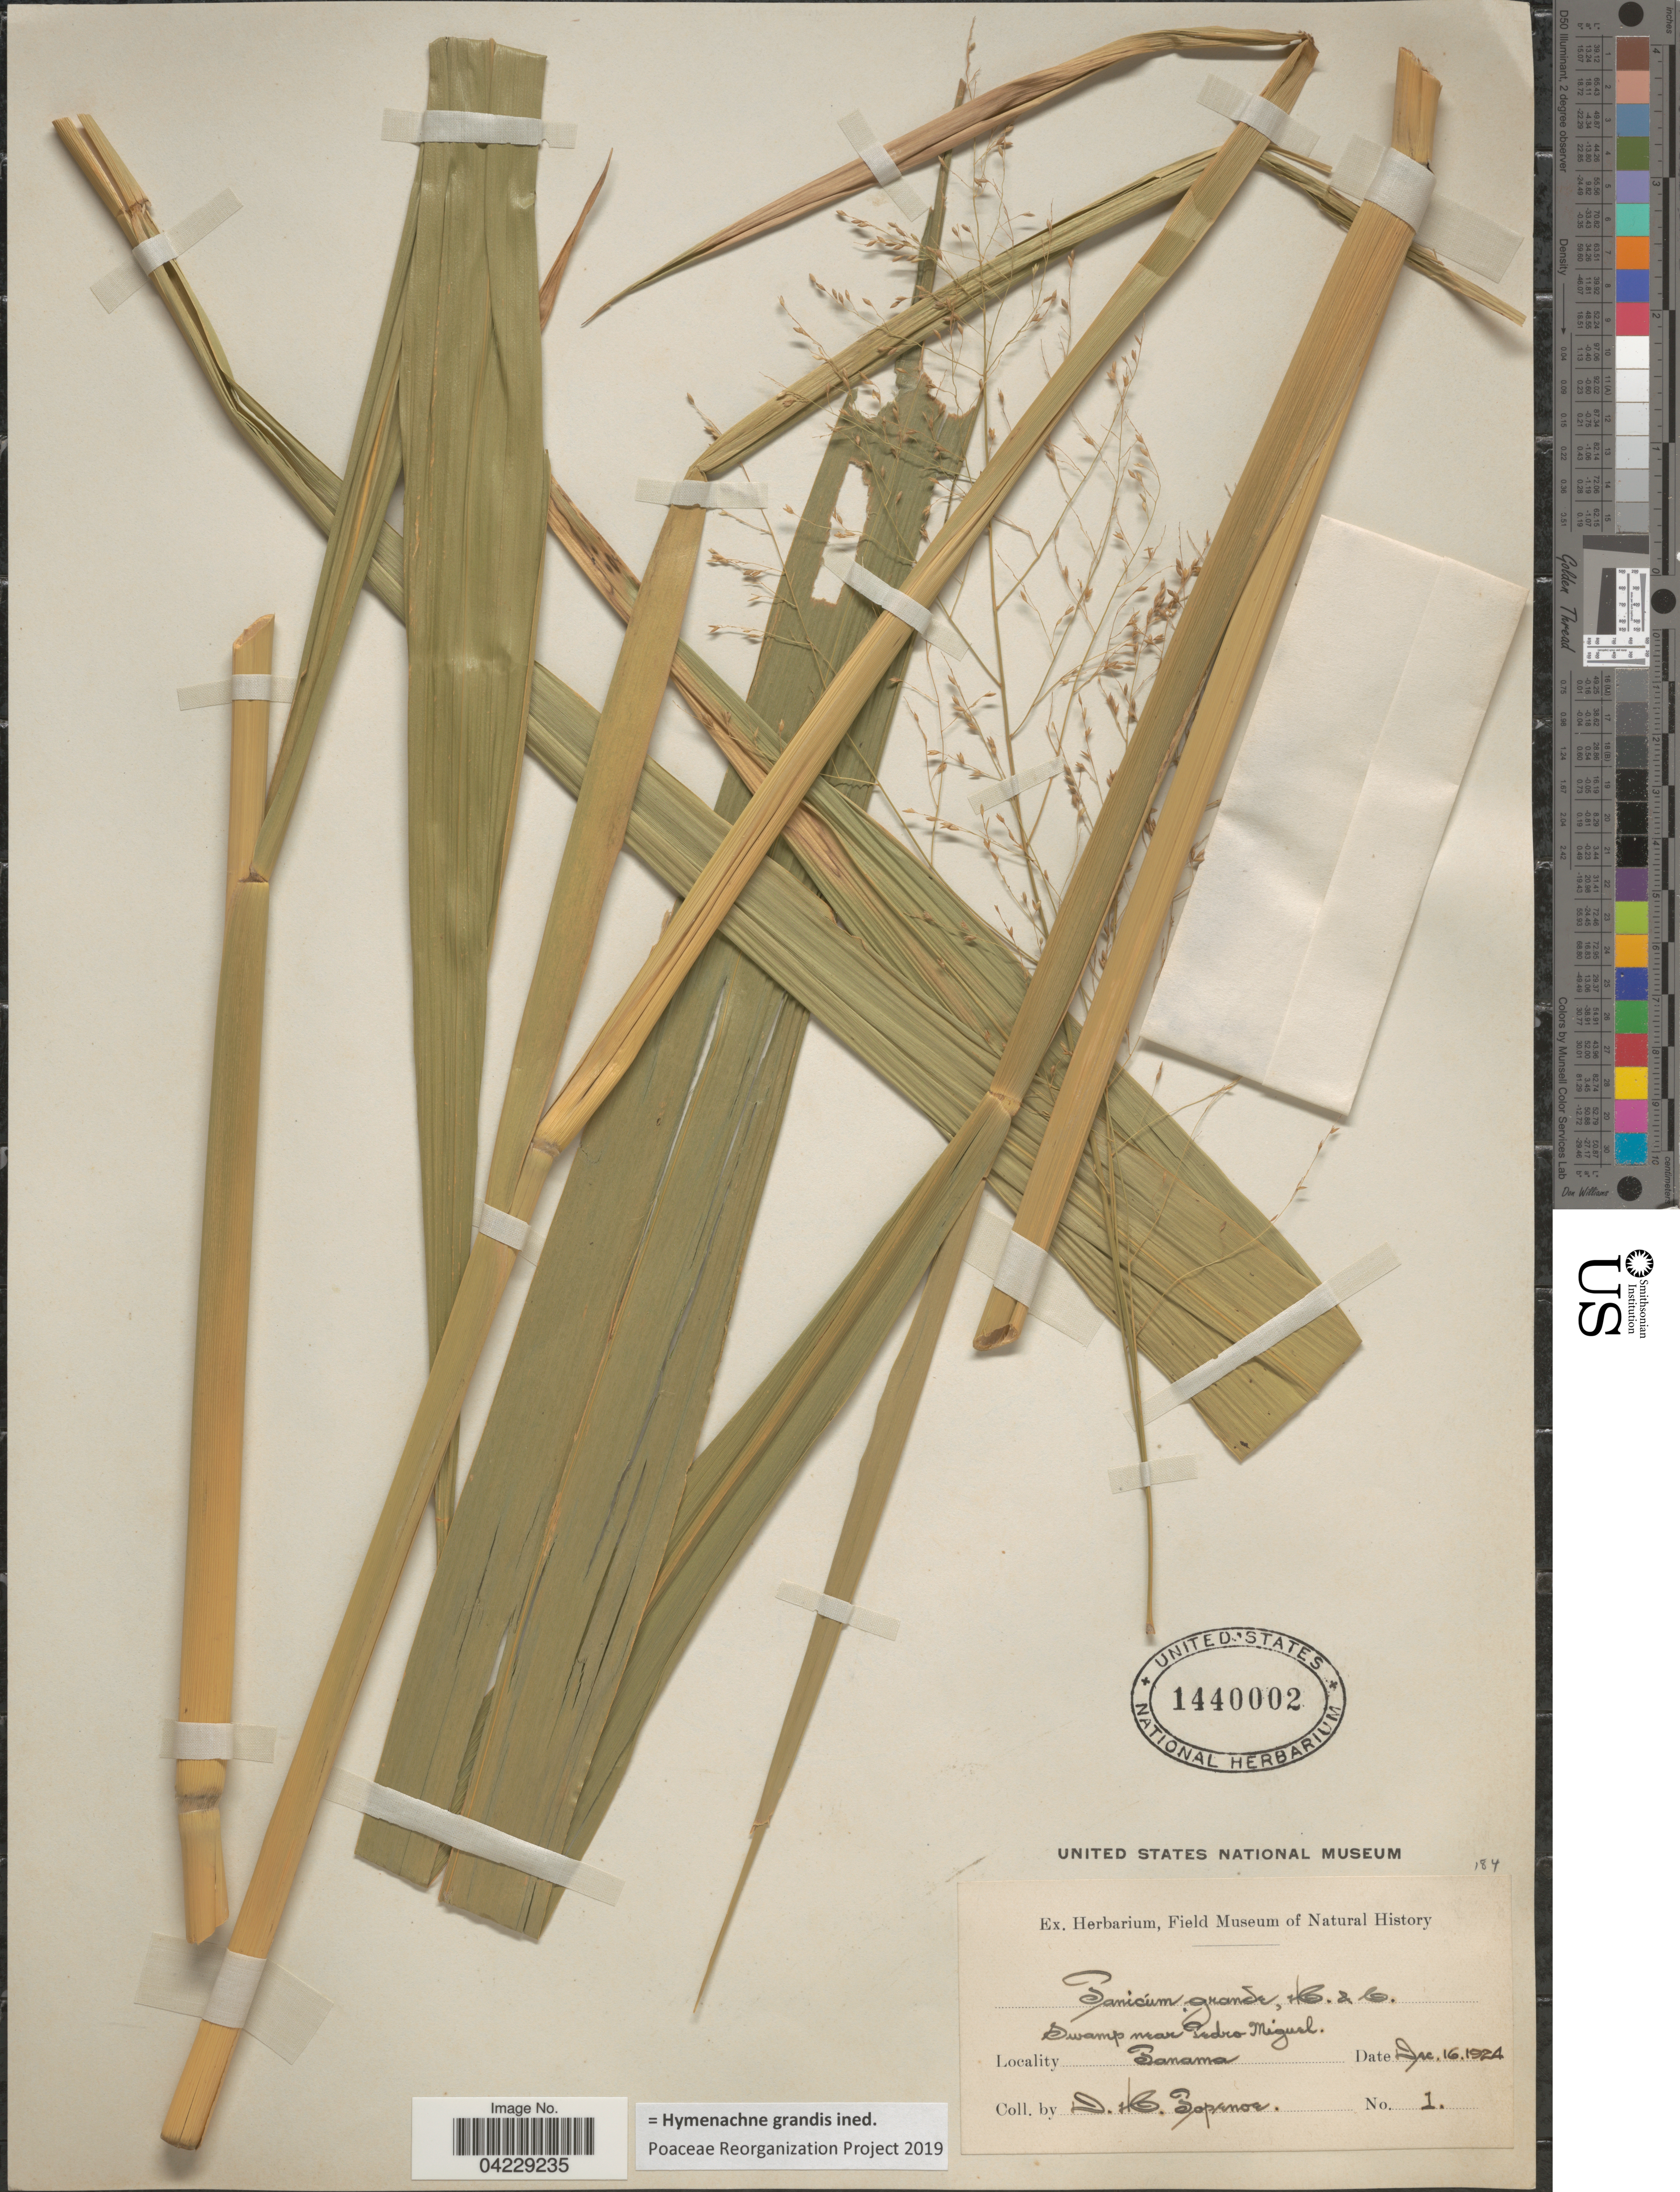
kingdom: Plantae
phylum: Tracheophyta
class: Liliopsida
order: Poales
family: Poaceae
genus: Hymenachne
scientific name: Hymenachne grandis ined. prp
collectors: D. Popenoe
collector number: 1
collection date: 1924-12-16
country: Panama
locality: Swamp near Pedro Miguel.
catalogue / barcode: US 1440002